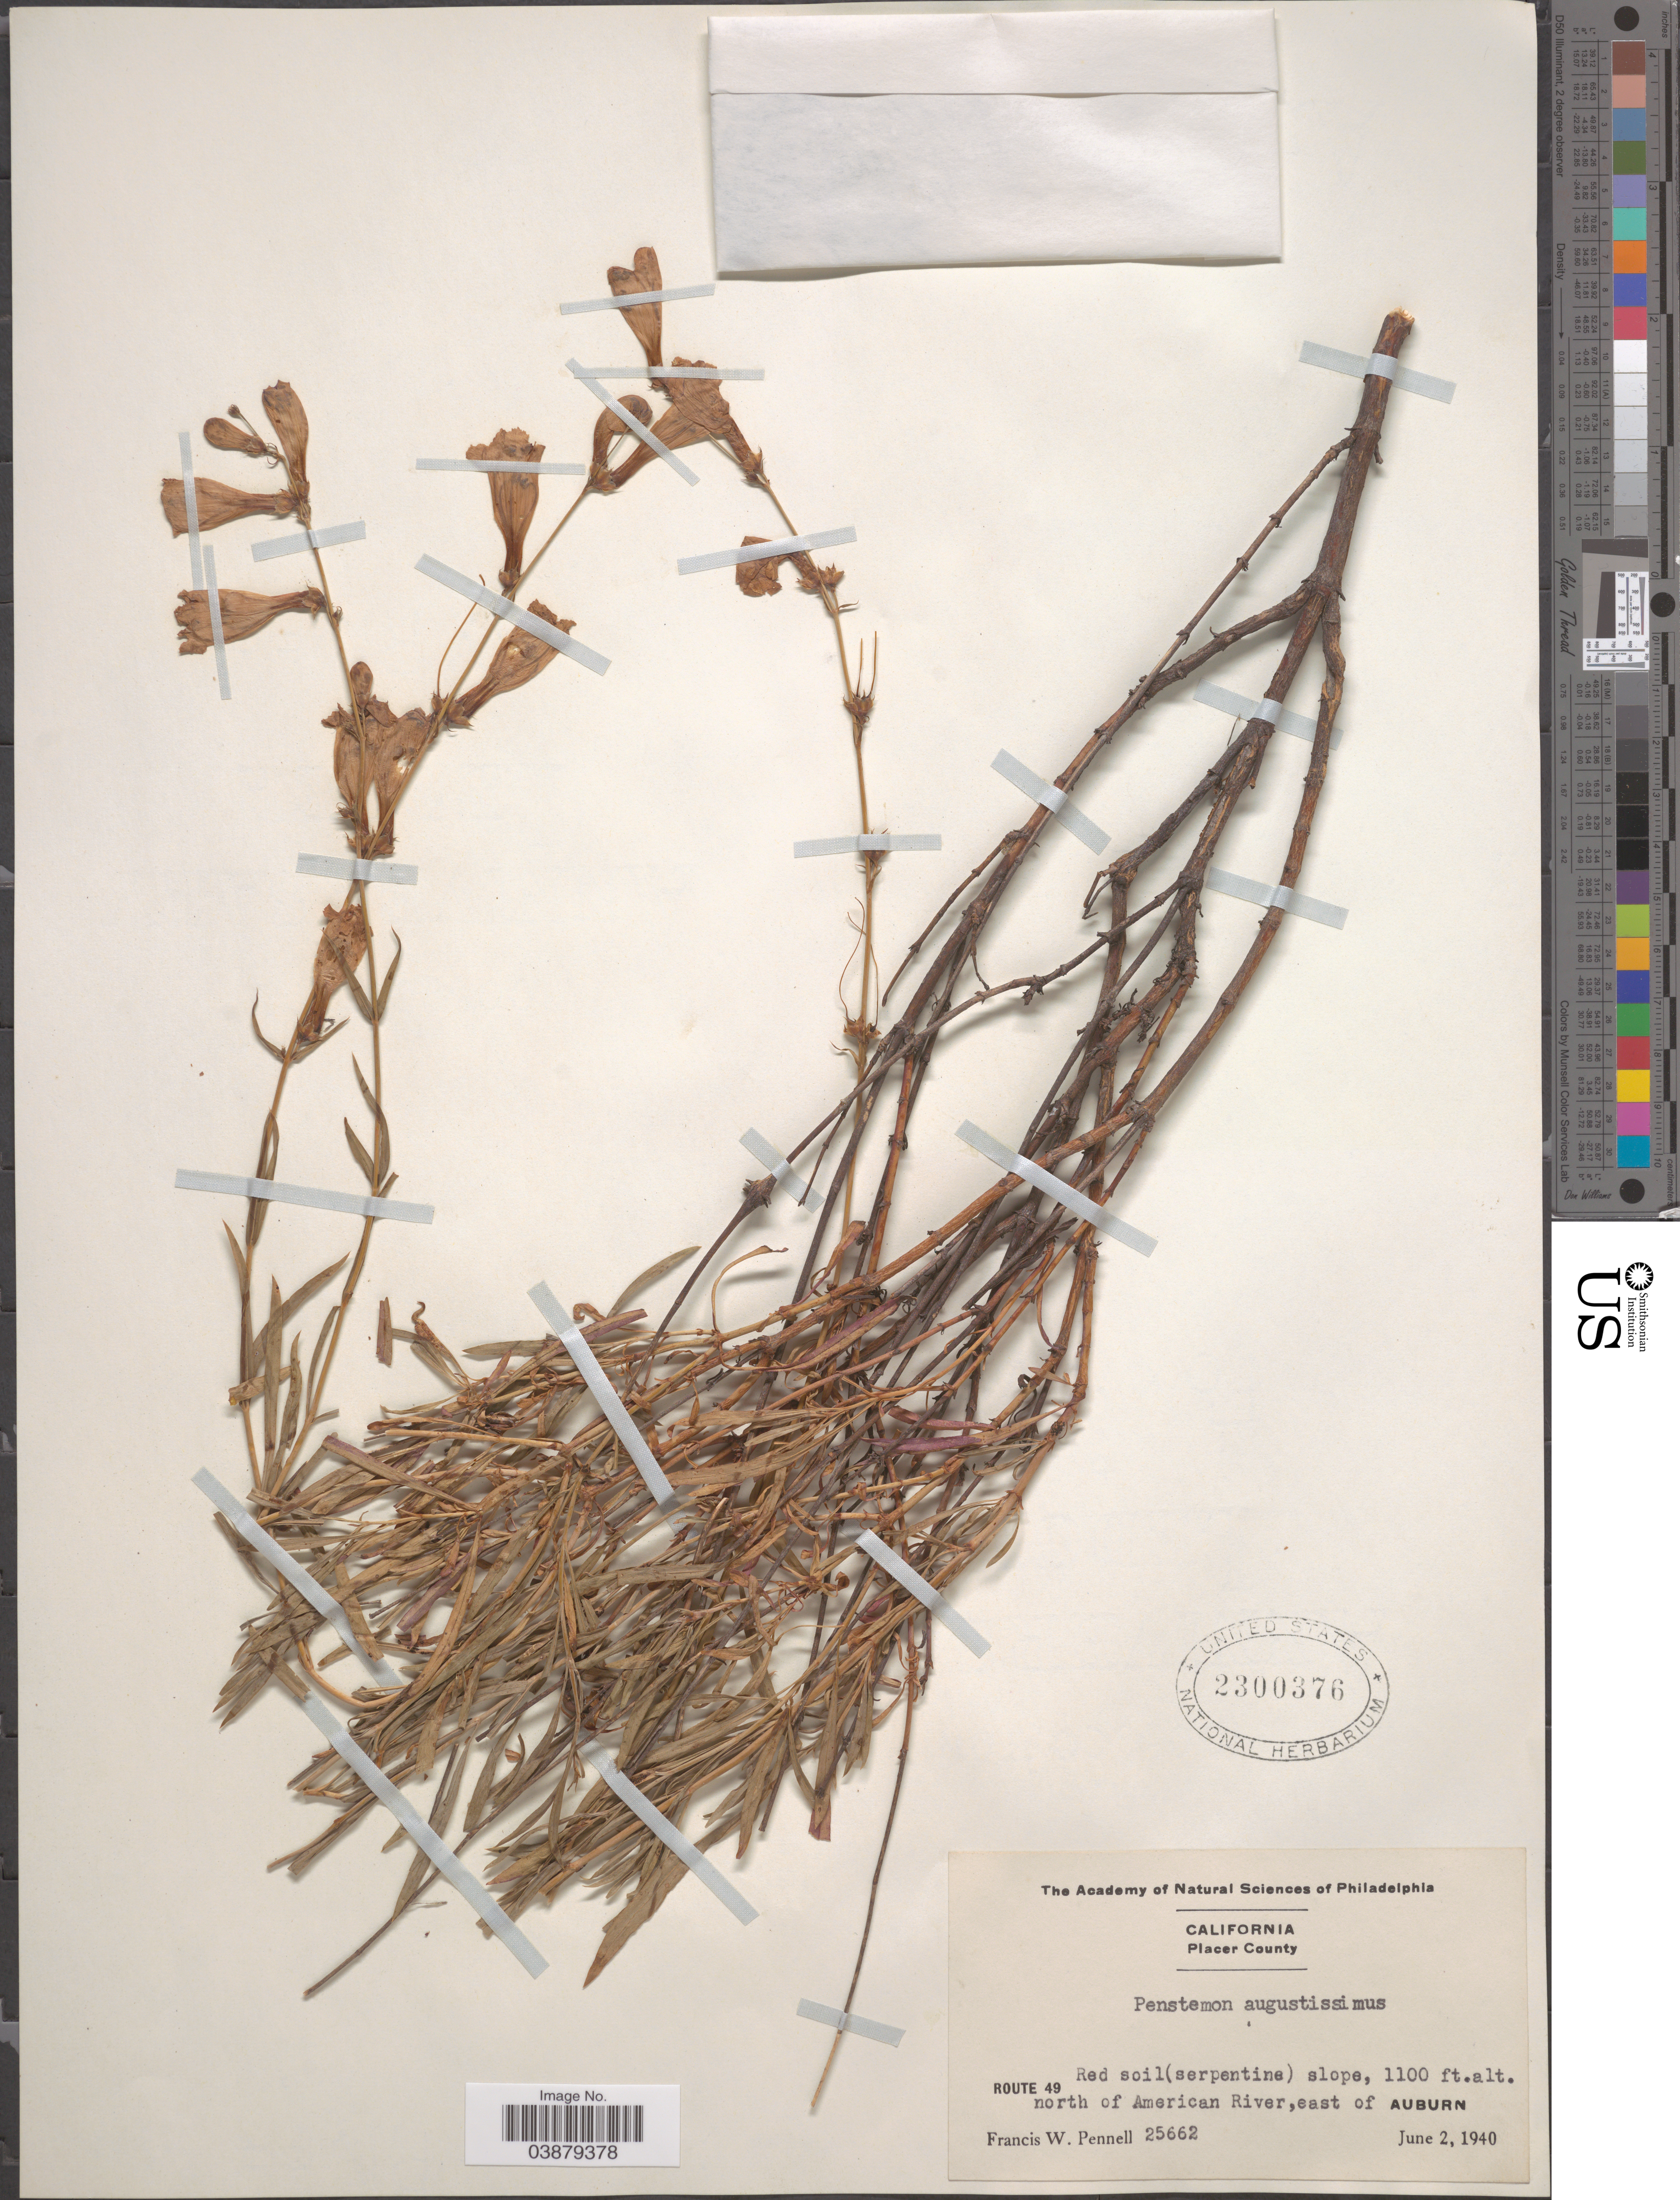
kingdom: Plantae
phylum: Tracheophyta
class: Magnoliopsida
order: Lamiales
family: Plantaginaceae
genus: Penstemon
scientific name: Penstemon sp.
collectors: F. W. Pennell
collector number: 25662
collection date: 1940-06-02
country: United States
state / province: California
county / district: Placer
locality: Placer County. Route 49. Red soil (serpentine) slope, north of American River, east of Auburn.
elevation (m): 335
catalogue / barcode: US 2300376